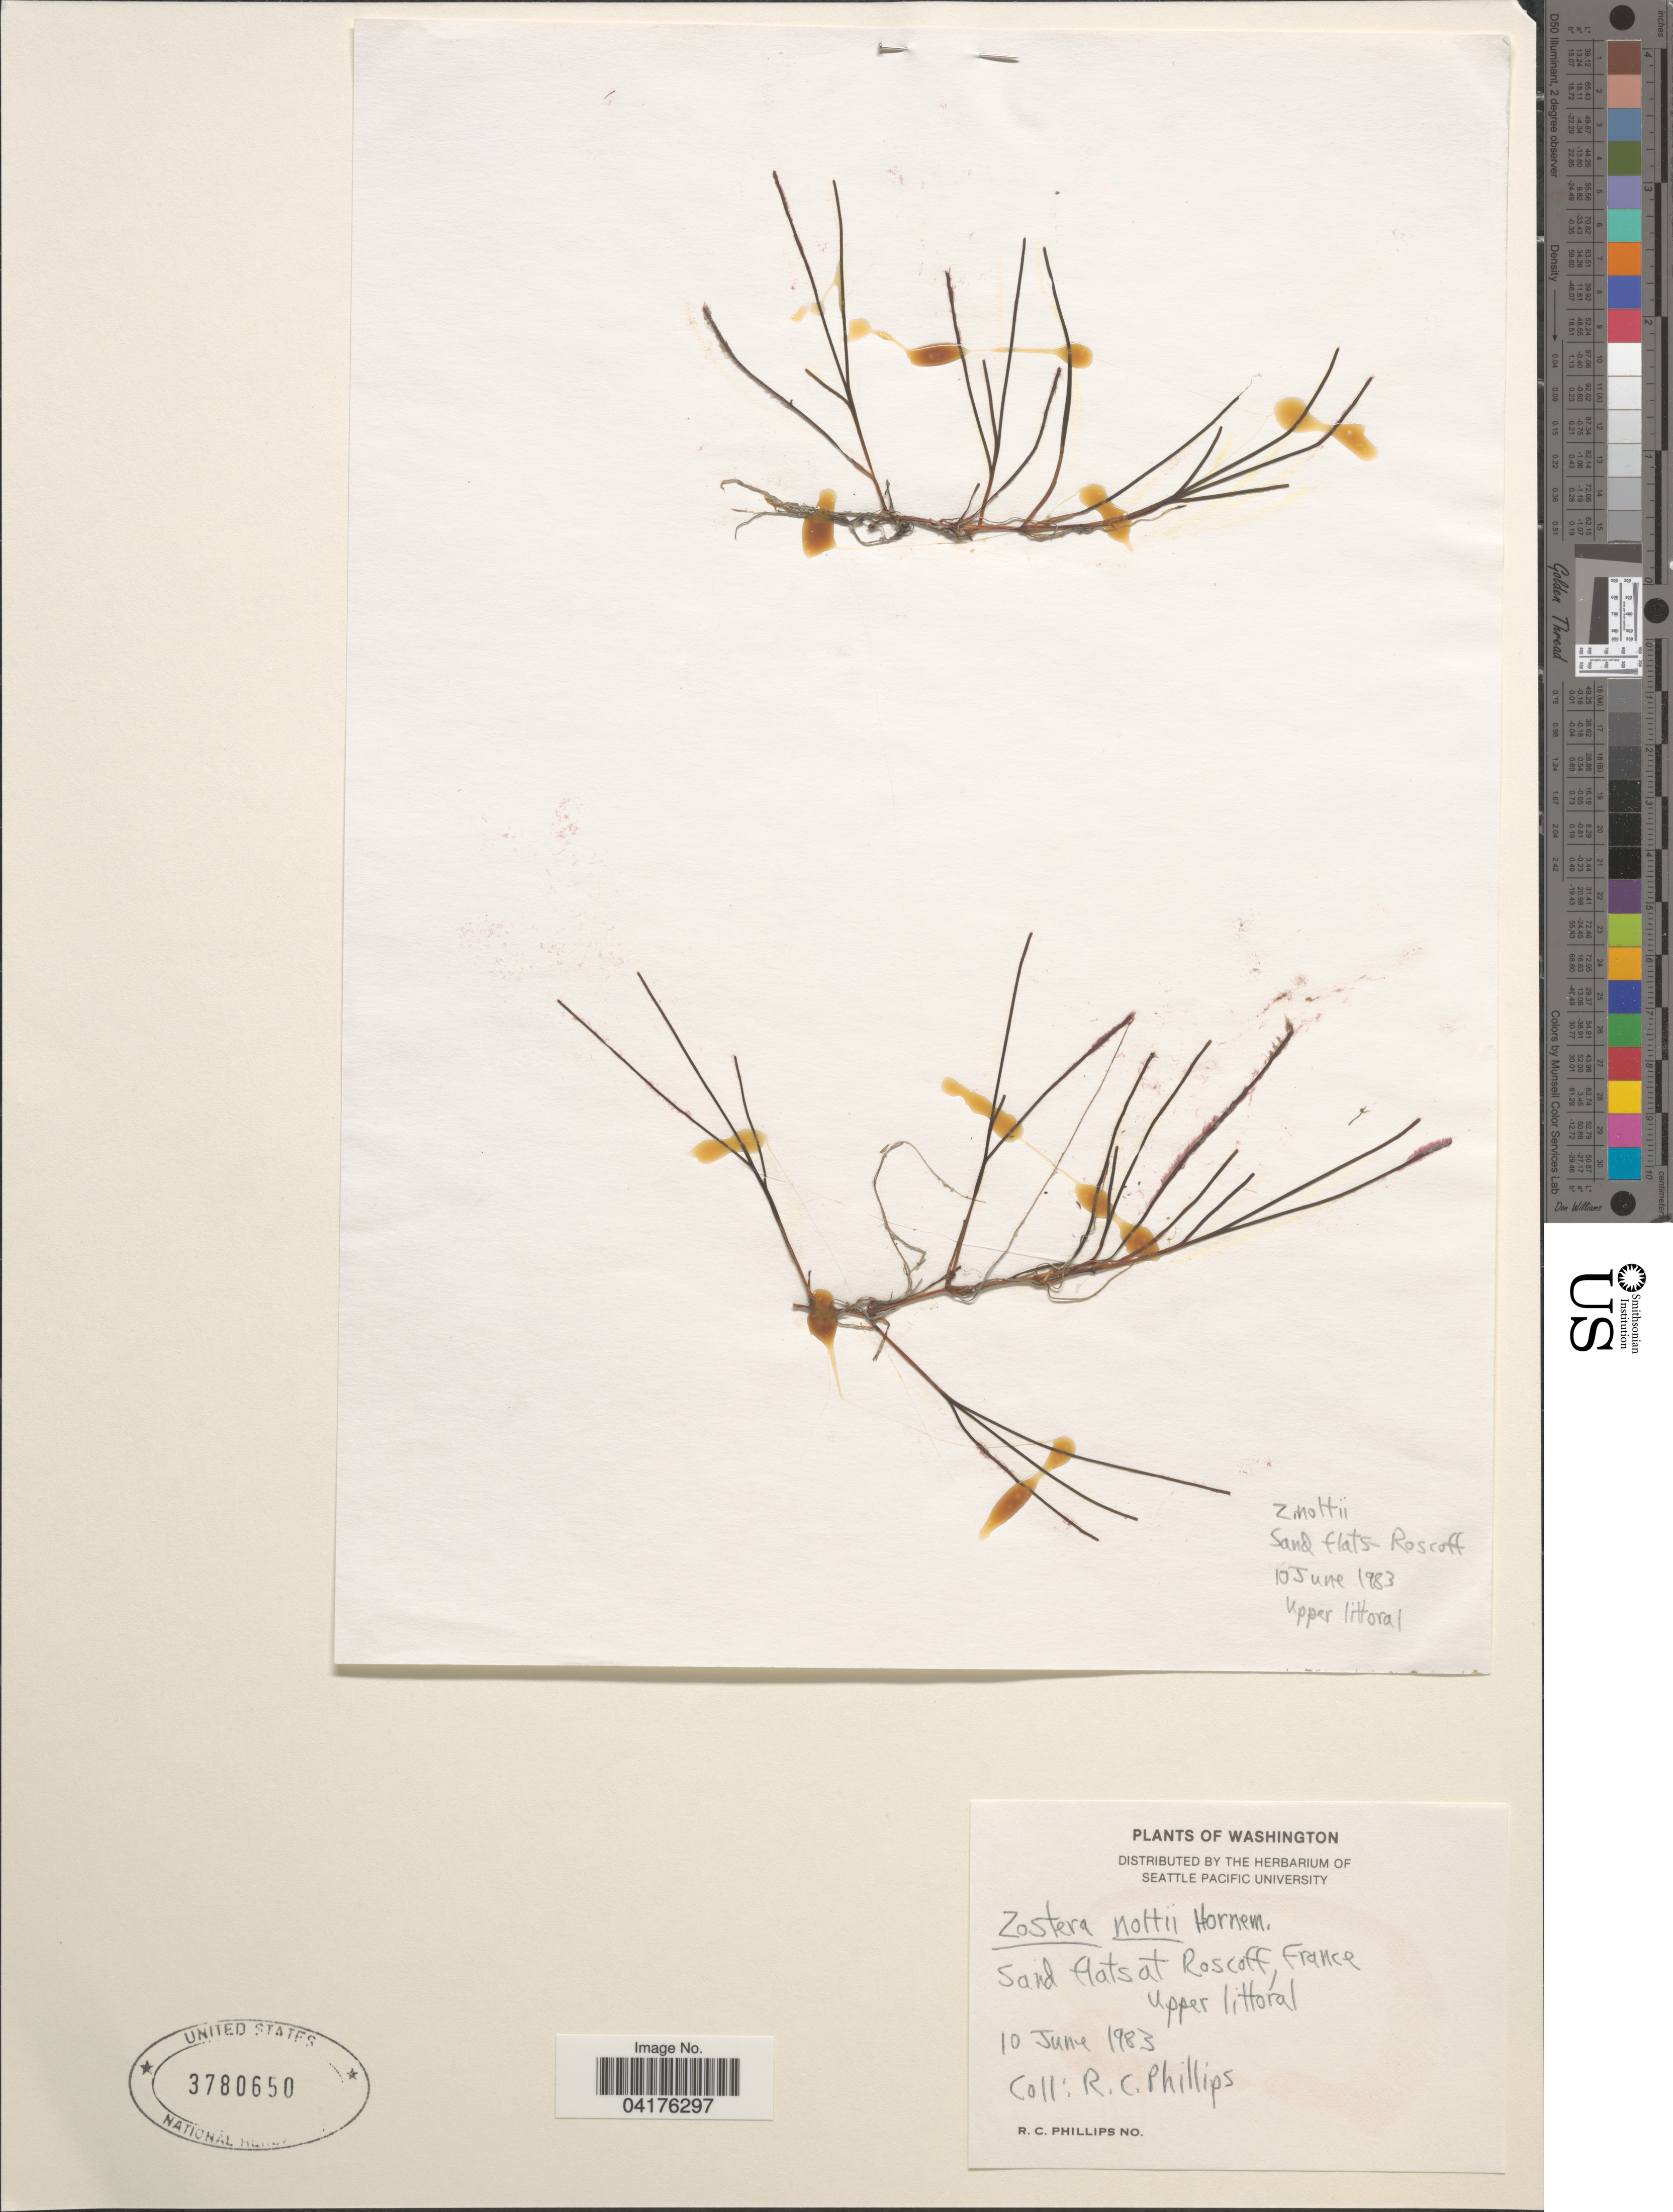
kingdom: Plantae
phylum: Tracheophyta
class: Liliopsida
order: Alismatales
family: Zosteraceae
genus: Zostera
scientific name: Zostera noltii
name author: Hornem.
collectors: R. C. Phillips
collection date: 1983-06-10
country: France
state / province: Bretagne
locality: Sand flats at Roscoff. Upper littoral.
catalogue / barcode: US 3780650